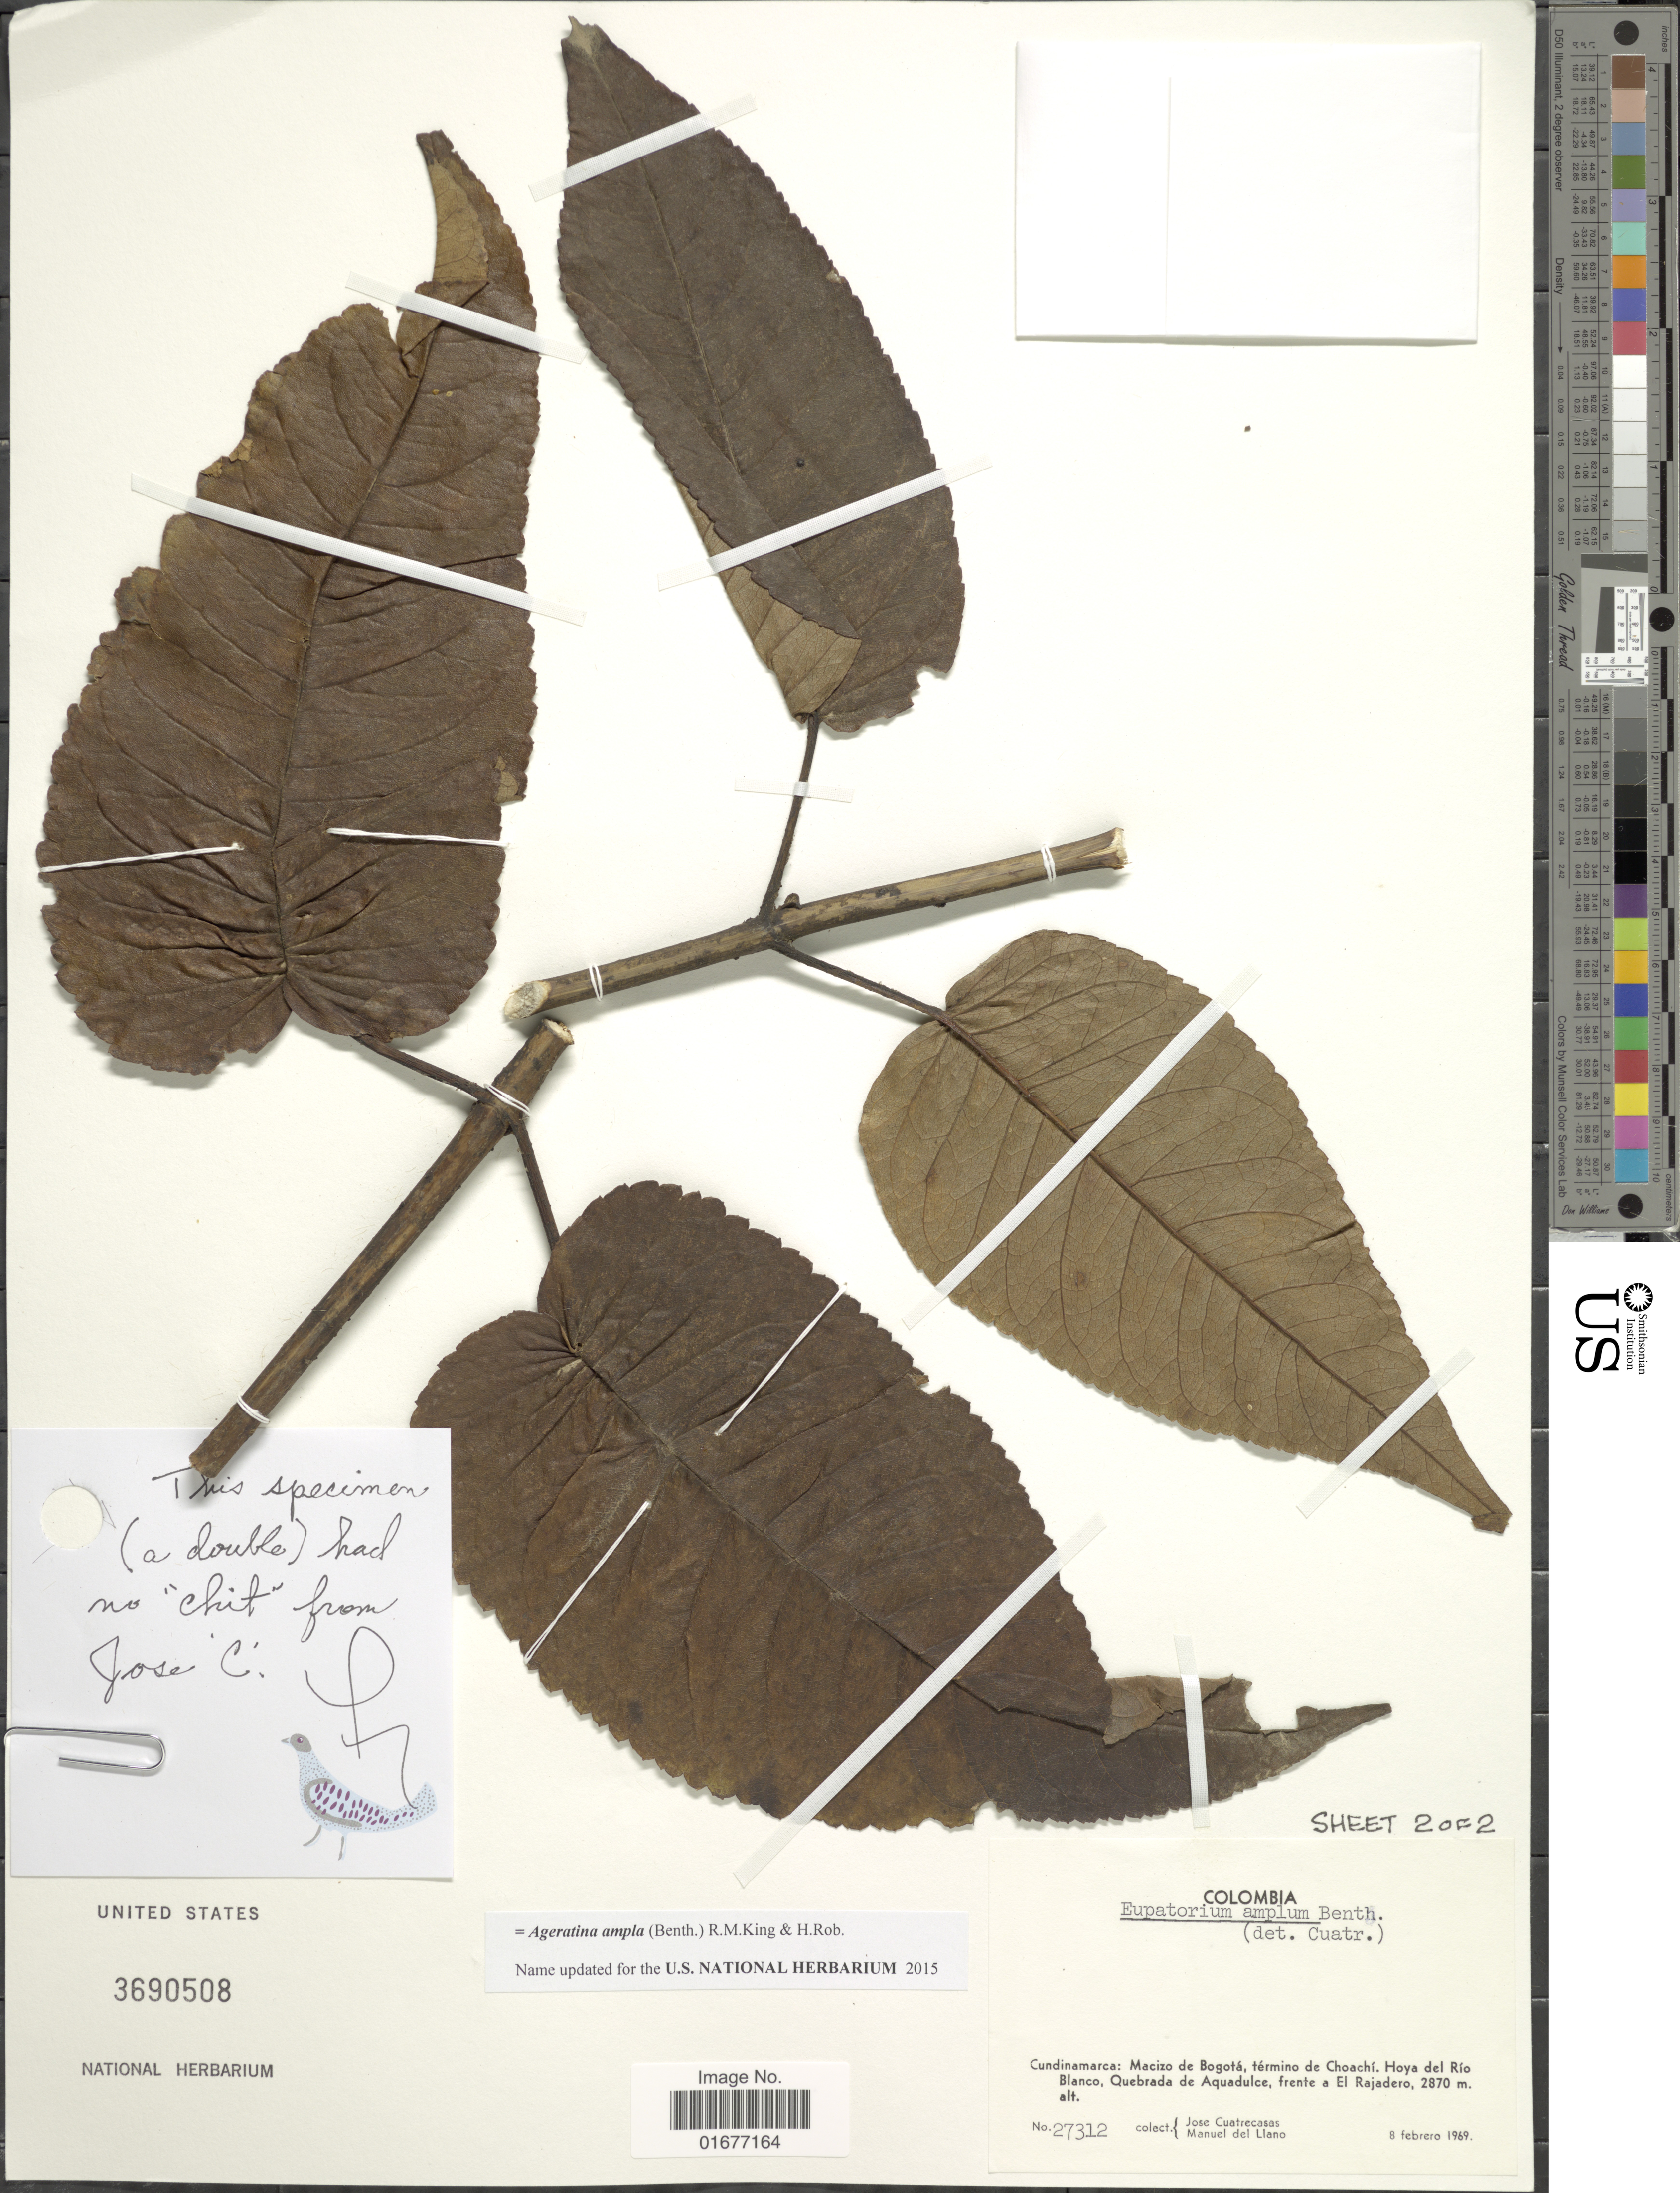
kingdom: Plantae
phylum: Tracheophyta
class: Magnoliopsida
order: Asterales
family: Asteraceae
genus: Ageratina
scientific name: Ageratina ampla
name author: (Benth.) R.M. King & H. Rob.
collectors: J. Cuatrecasas & M. d. Llano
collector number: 27312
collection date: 1969-02-08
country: Colombia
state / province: Cundinamarca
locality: Macizo de Bogota, termino de Choachi, Hoya del Rio Blanco, Quebrada de Aquadulce, frente a El Rajadero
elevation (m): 2870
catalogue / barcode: US 3690508